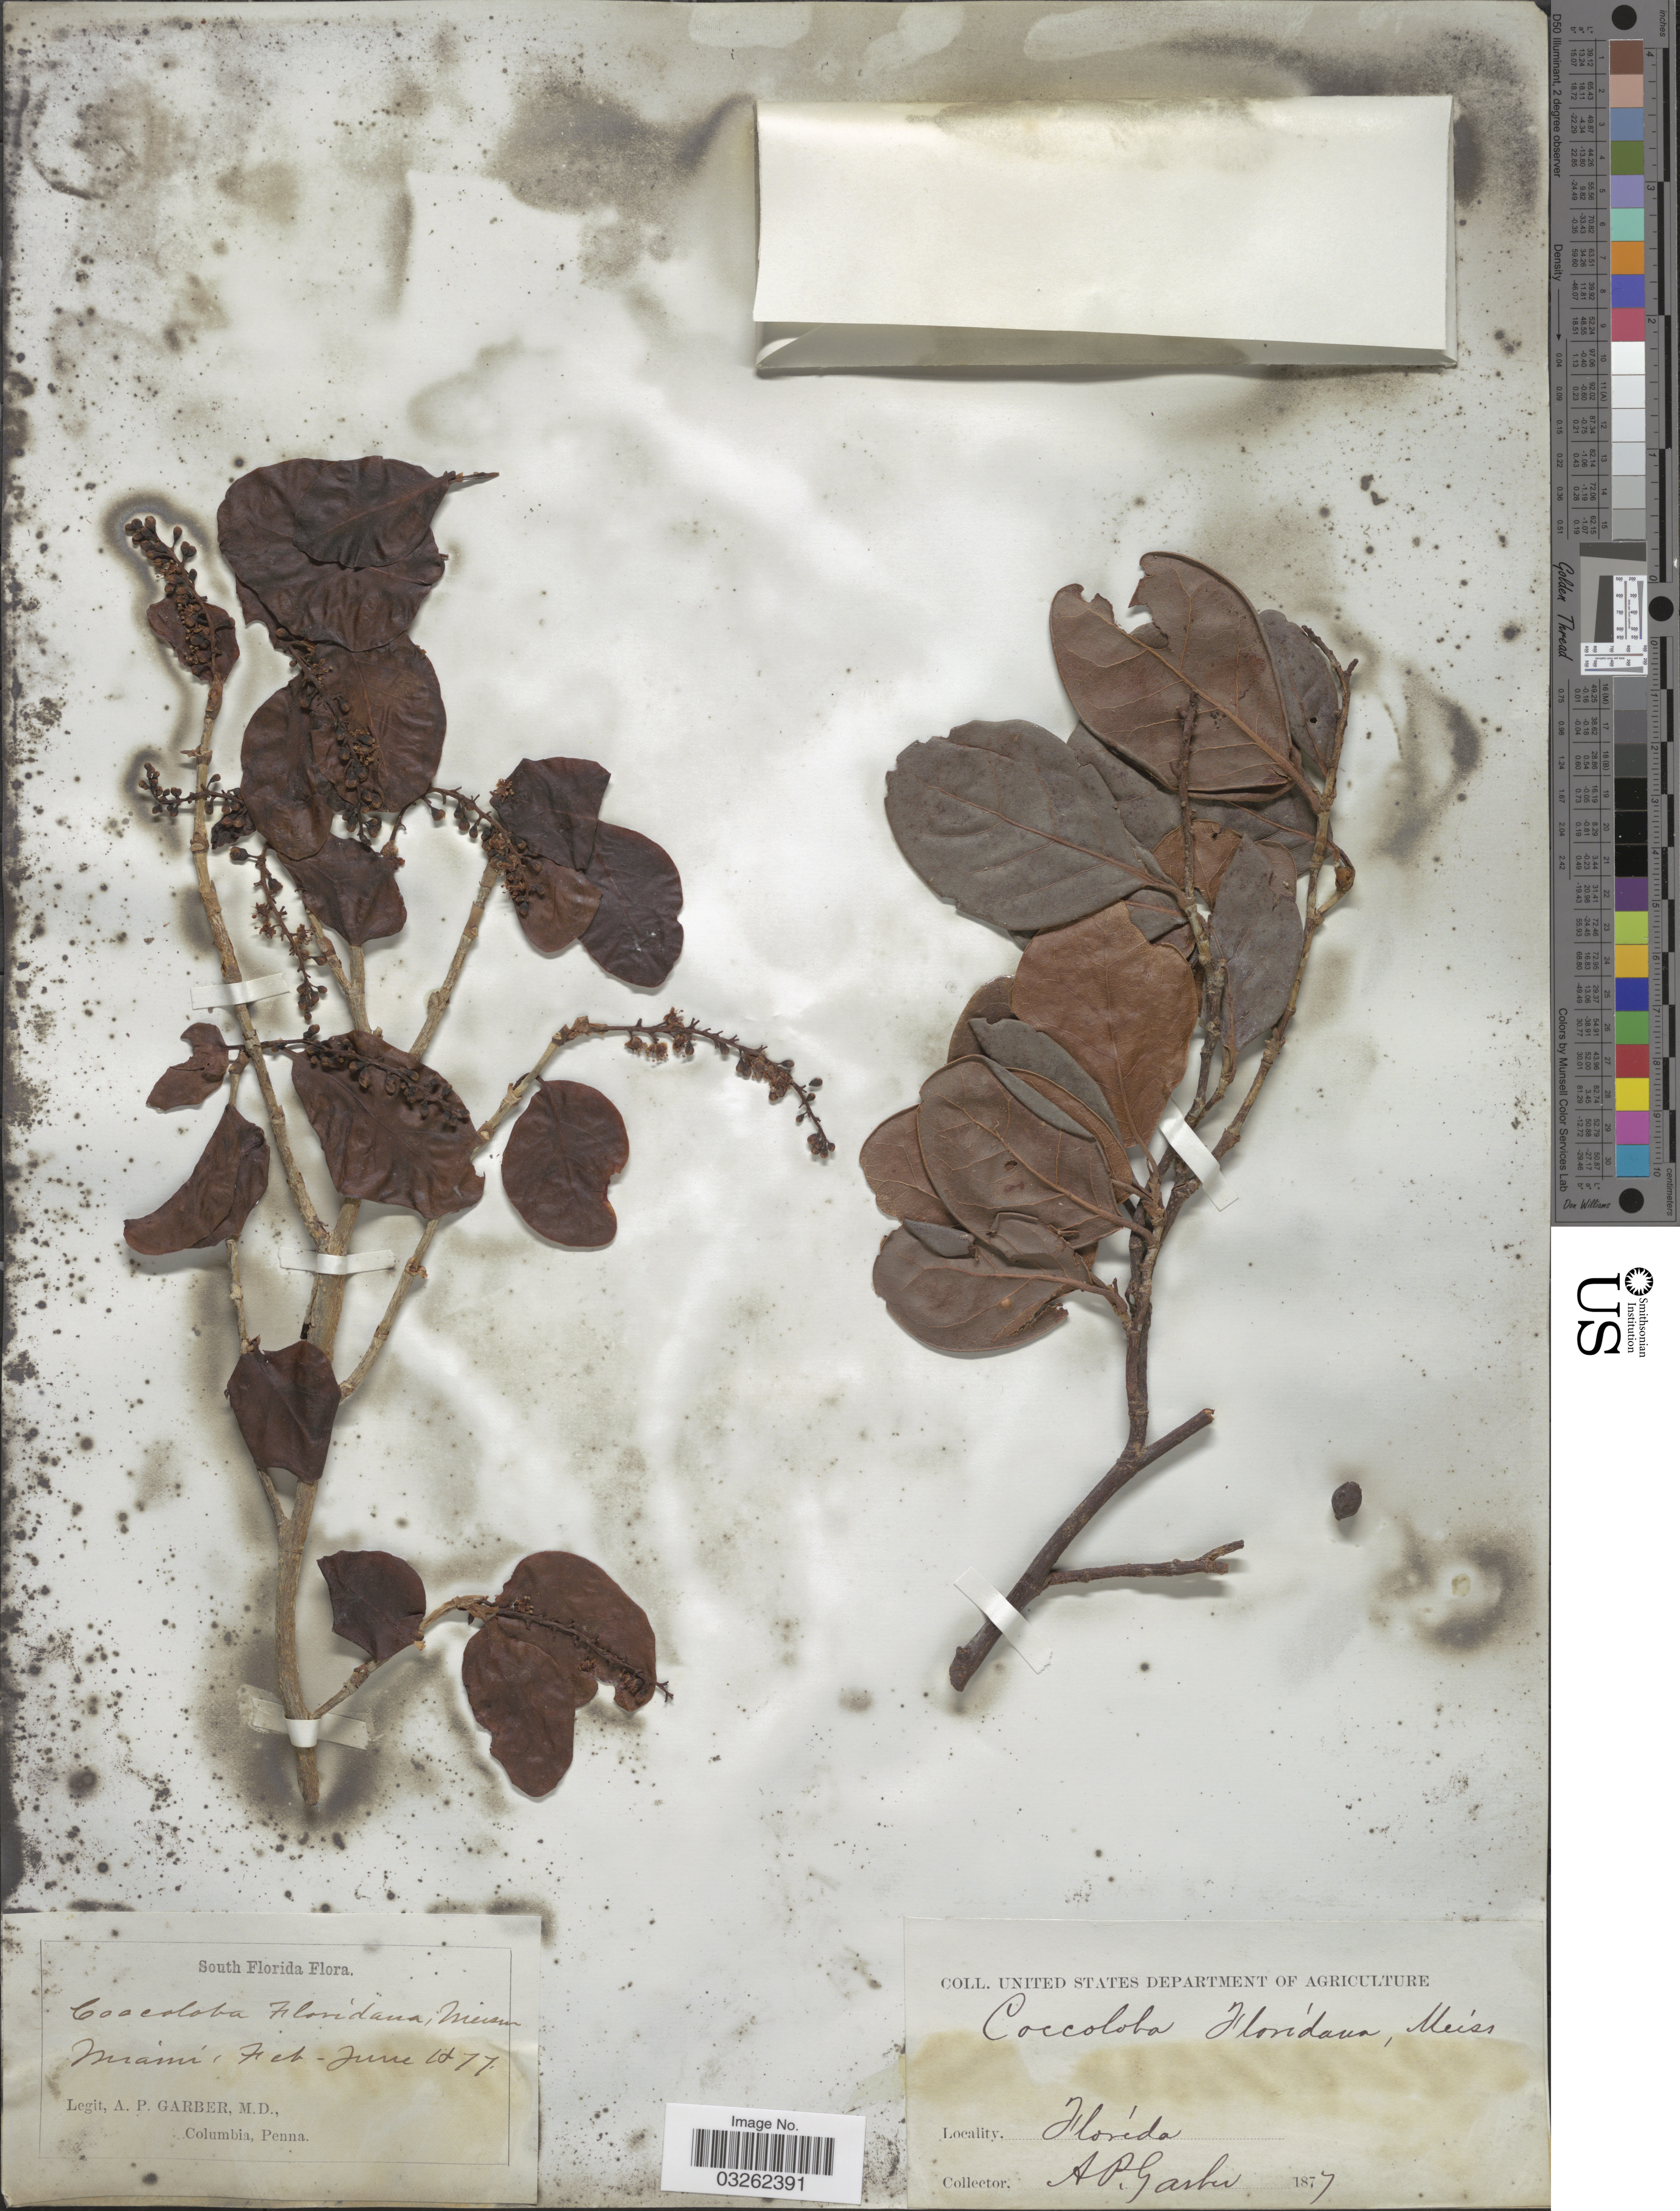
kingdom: Plantae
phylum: Tracheophyta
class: Magnoliopsida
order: Caryophyllales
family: Polygonaceae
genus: Coccoloba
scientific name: Coccoloba floridana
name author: Meisn. in DC.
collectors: A. P. Garber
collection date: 1877-02/1877-06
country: United States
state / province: Florida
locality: South Florida, Miami.